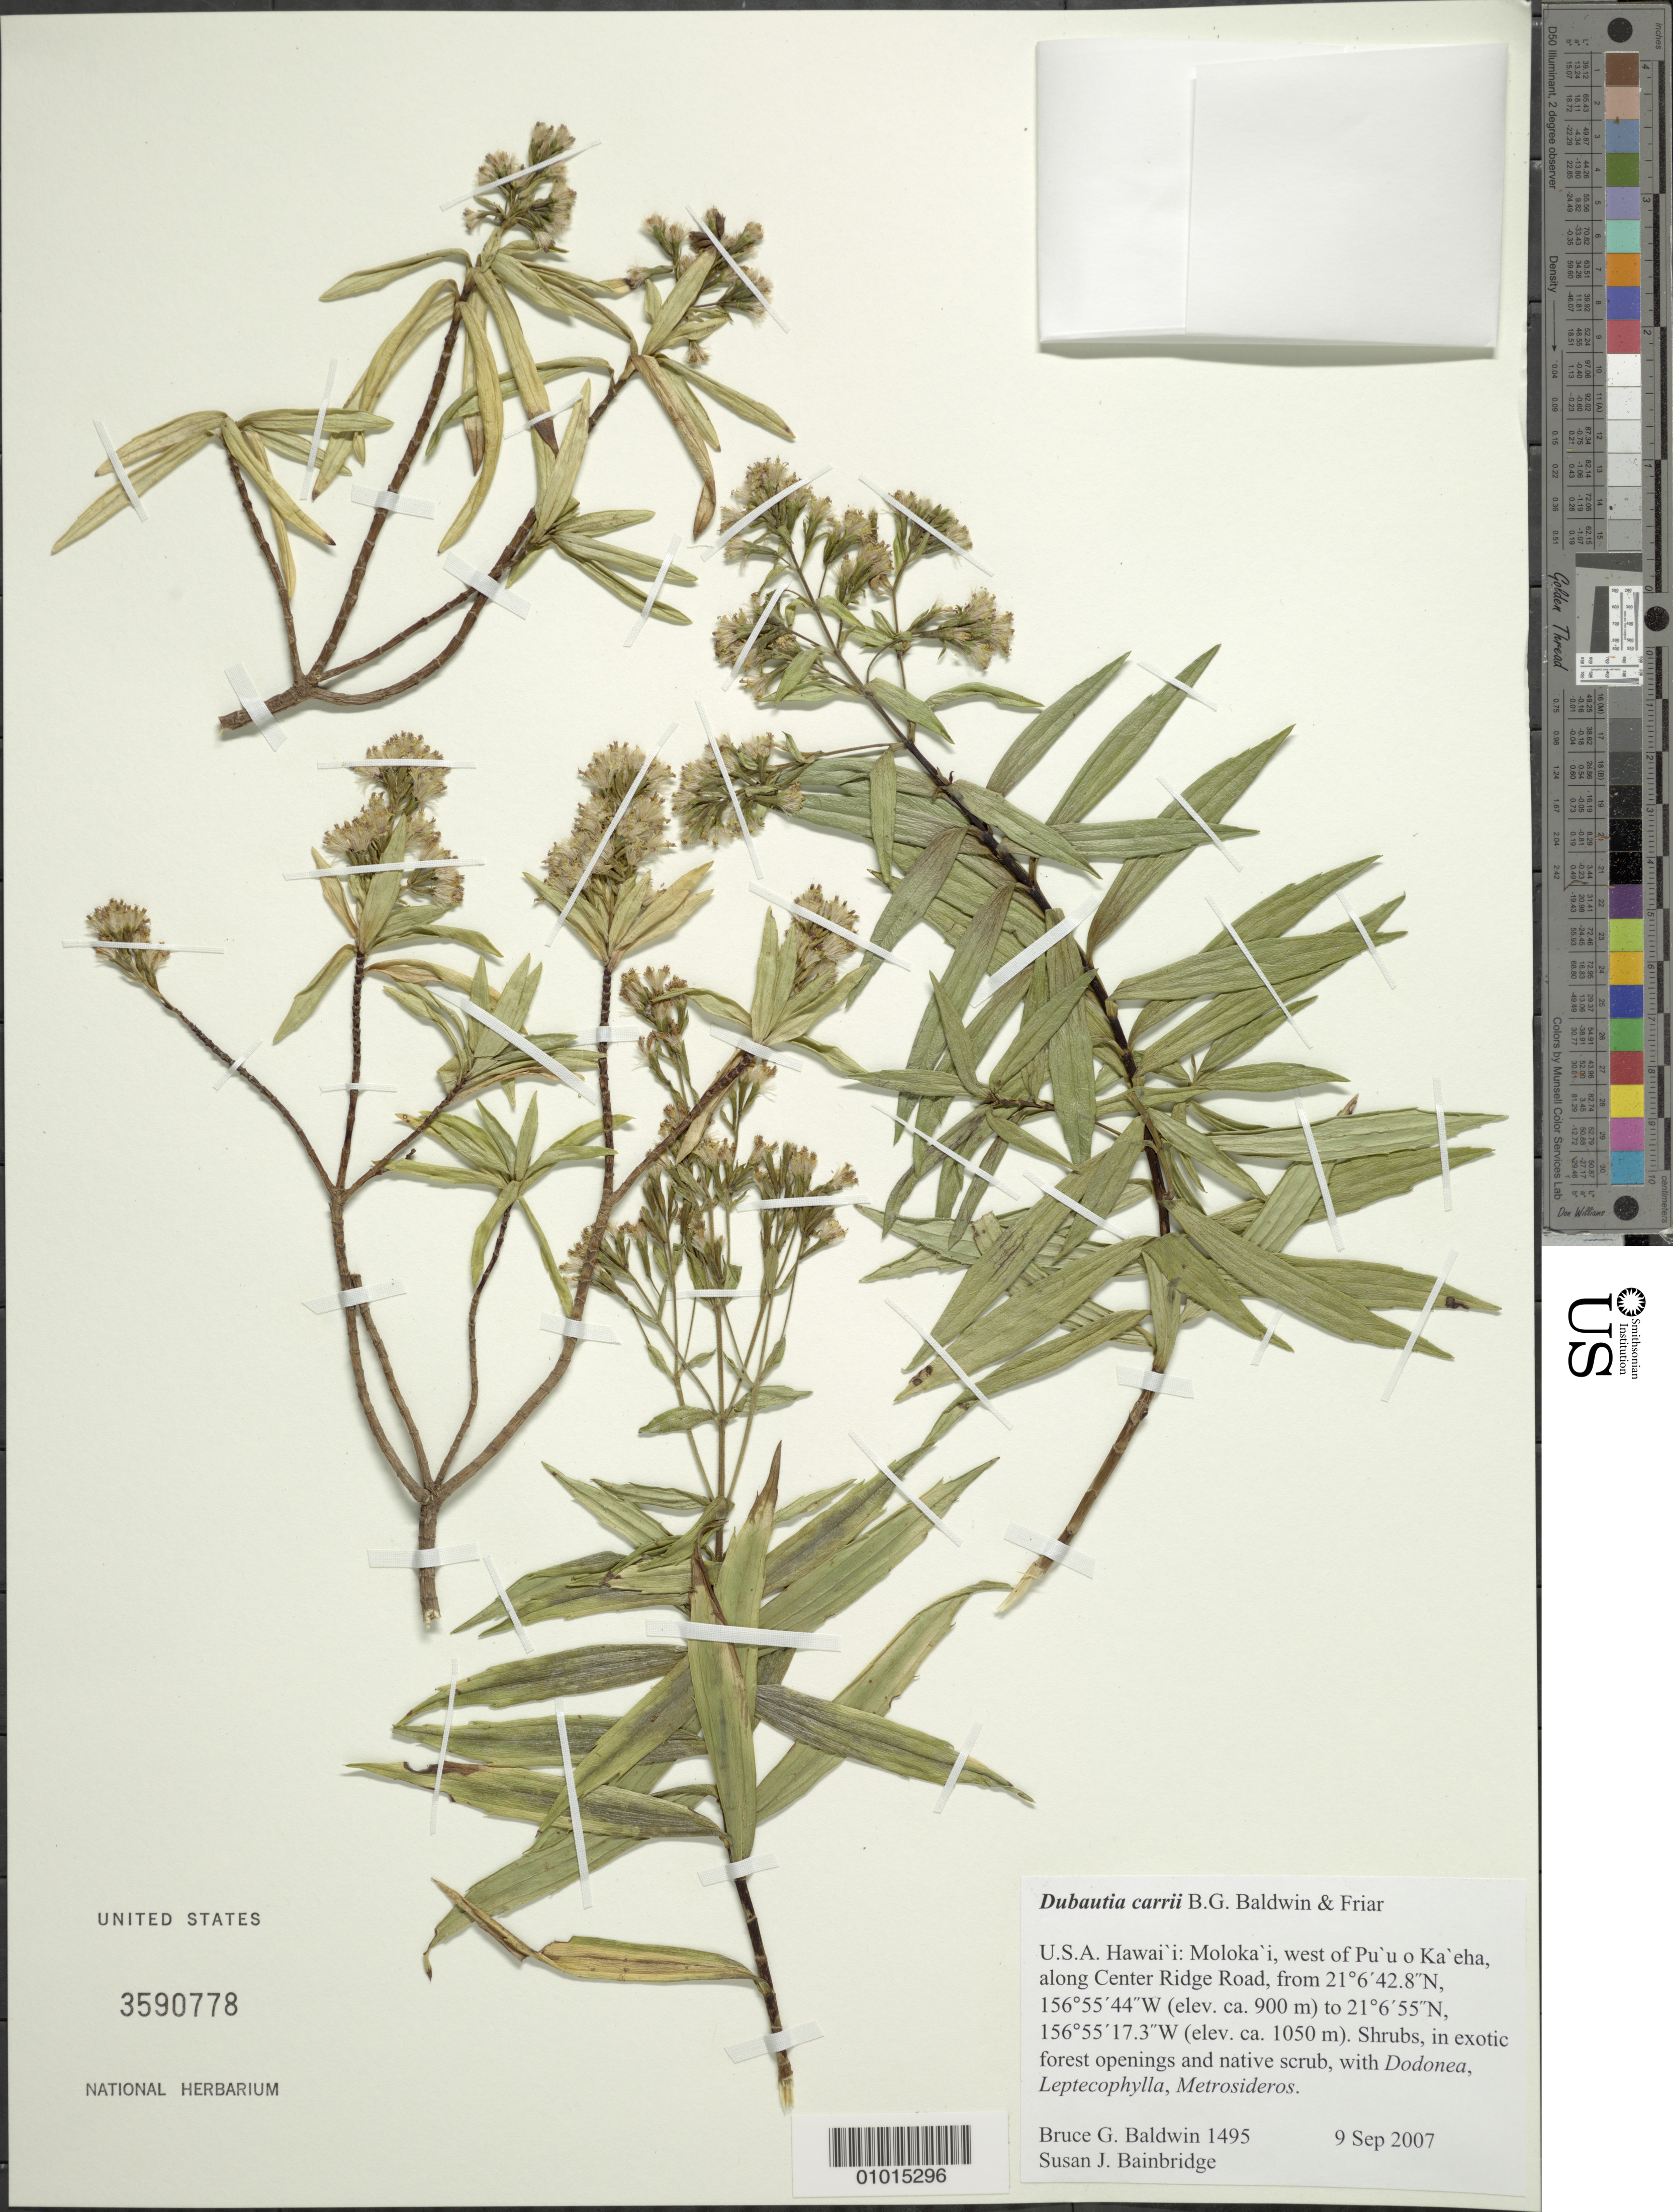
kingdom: Plantae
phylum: Tracheophyta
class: Magnoliopsida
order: Asterales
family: Asteraceae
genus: Dubautia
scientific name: Dubautia carrii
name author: B.G. Baldwin & Friar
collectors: B. Baldwin & S. Bainbridge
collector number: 1495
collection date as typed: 9 Sep 2007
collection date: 2007-09-09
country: United States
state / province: Hawaii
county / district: Maui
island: Moloka'i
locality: West of Pu'u o Ka'eha, along Center Ridge Road in exotic forest openings and native scrub with Dodonea, Leptecophylla, Metrosideros.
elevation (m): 900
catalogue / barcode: US 3590778